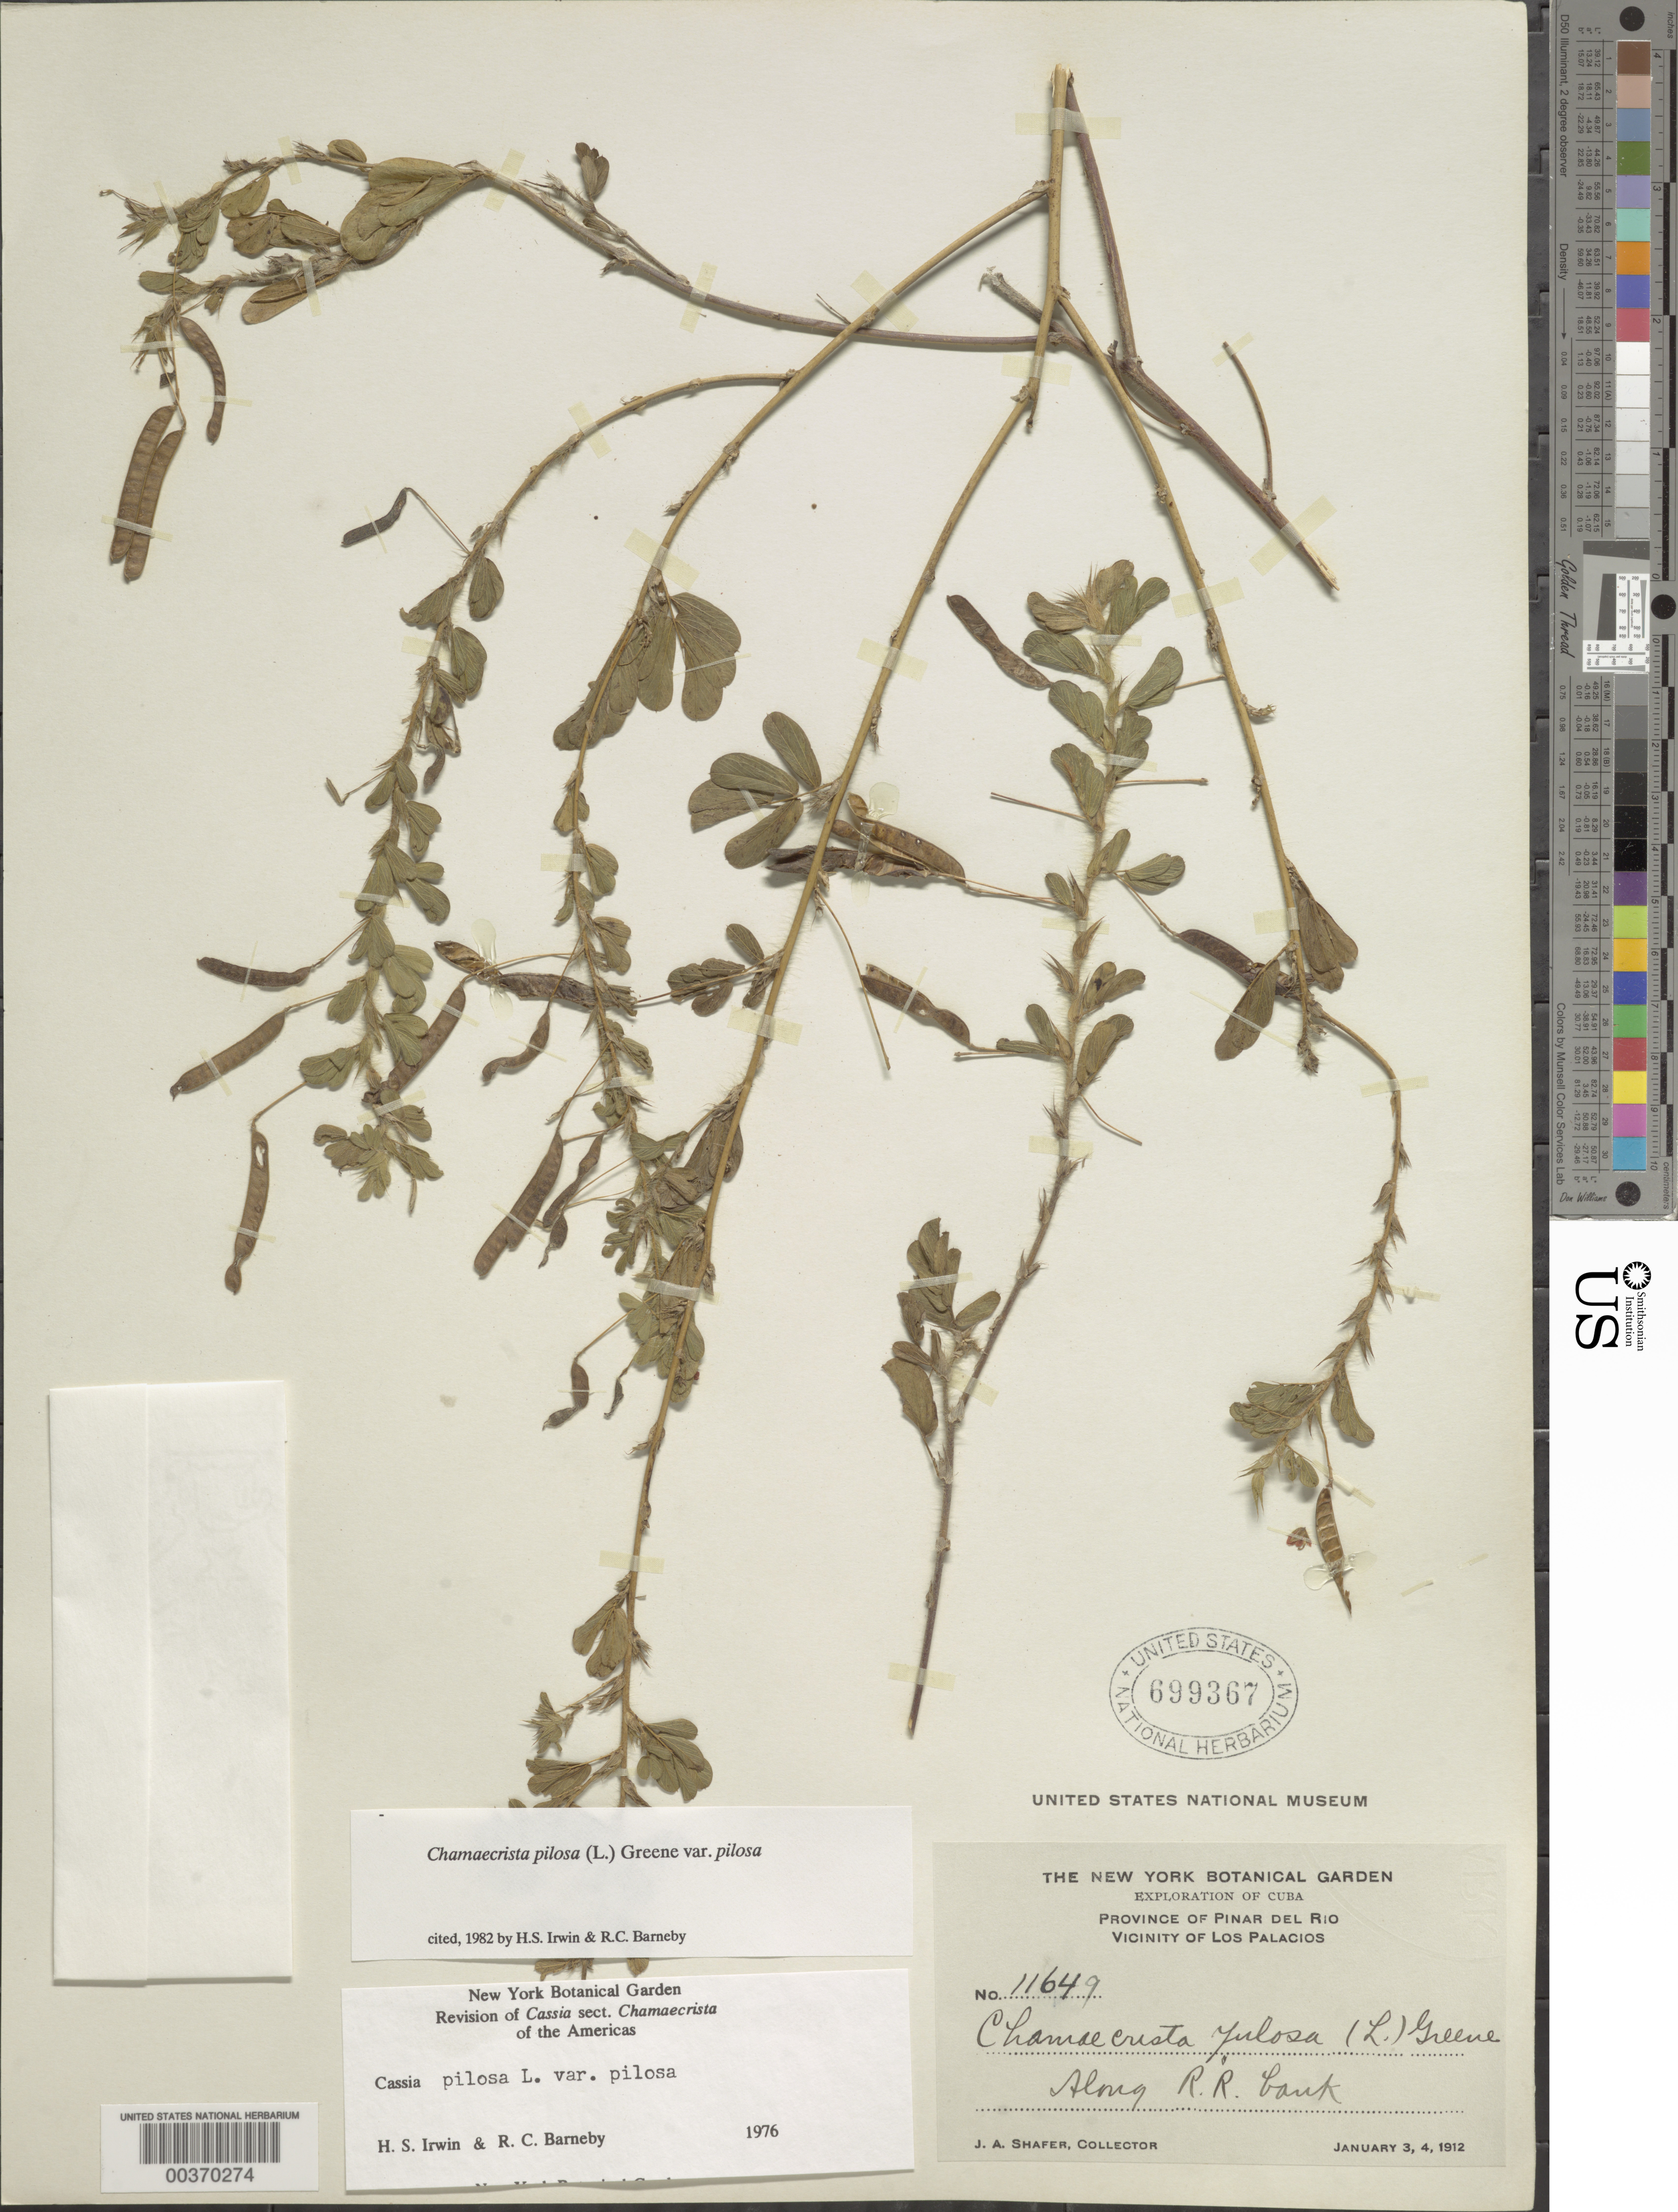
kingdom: Plantae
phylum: Tracheophyta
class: Magnoliopsida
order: Fabales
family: Fabaceae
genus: Chamaecrista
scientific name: Chamaecrista pilosa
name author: (L.) Greene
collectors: J. A. Shafer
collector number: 11549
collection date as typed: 03 Jan 1912 to 04 Jan 1912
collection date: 1912-01-03/1912-01-04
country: Cuba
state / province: Pinar del Río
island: Greater Antilles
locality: Vicinity of los palacios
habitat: Along rr bank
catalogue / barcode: US 699367